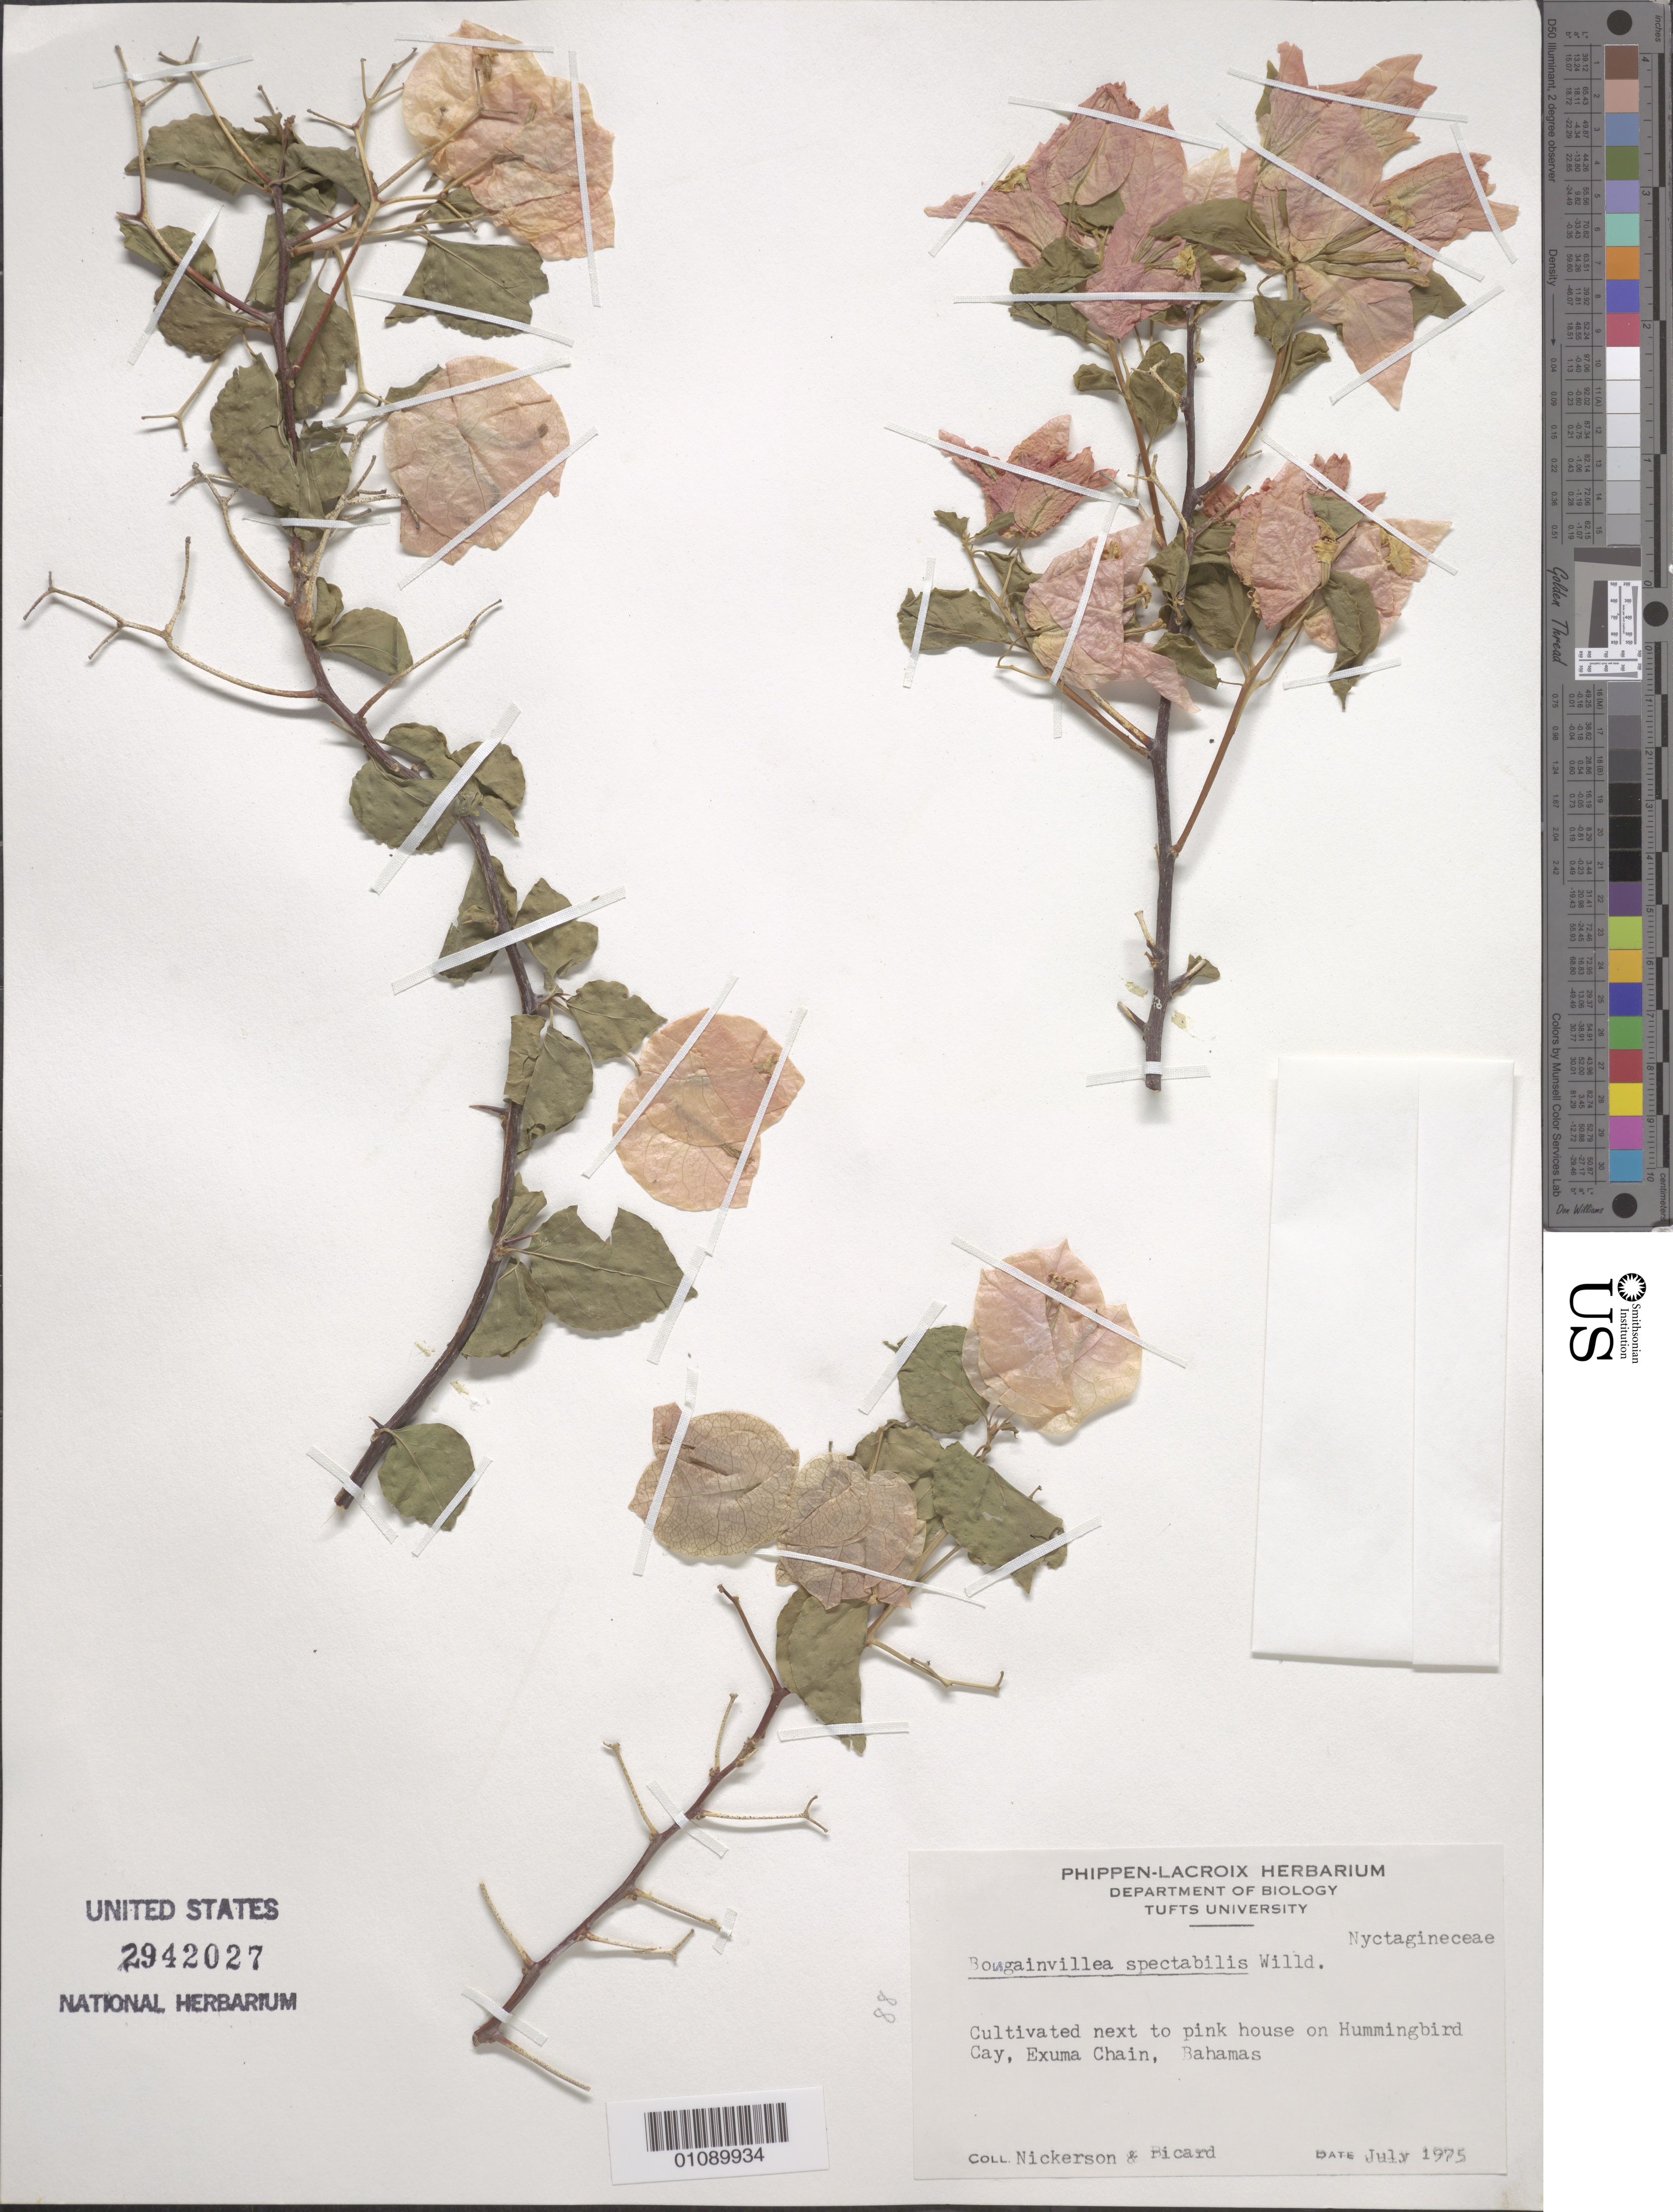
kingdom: Plantae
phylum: Tracheophyta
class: Magnoliopsida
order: Caryophyllales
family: Nyctaginaceae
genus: Bougainvillea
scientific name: Bougainvillea spectabilis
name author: Willd.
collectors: N. Nickerson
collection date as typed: Jul 1975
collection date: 1975-07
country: Bahamas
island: Hummingbird Cay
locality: Exuma Chain, Humminbird Cay.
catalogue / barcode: US 2942027